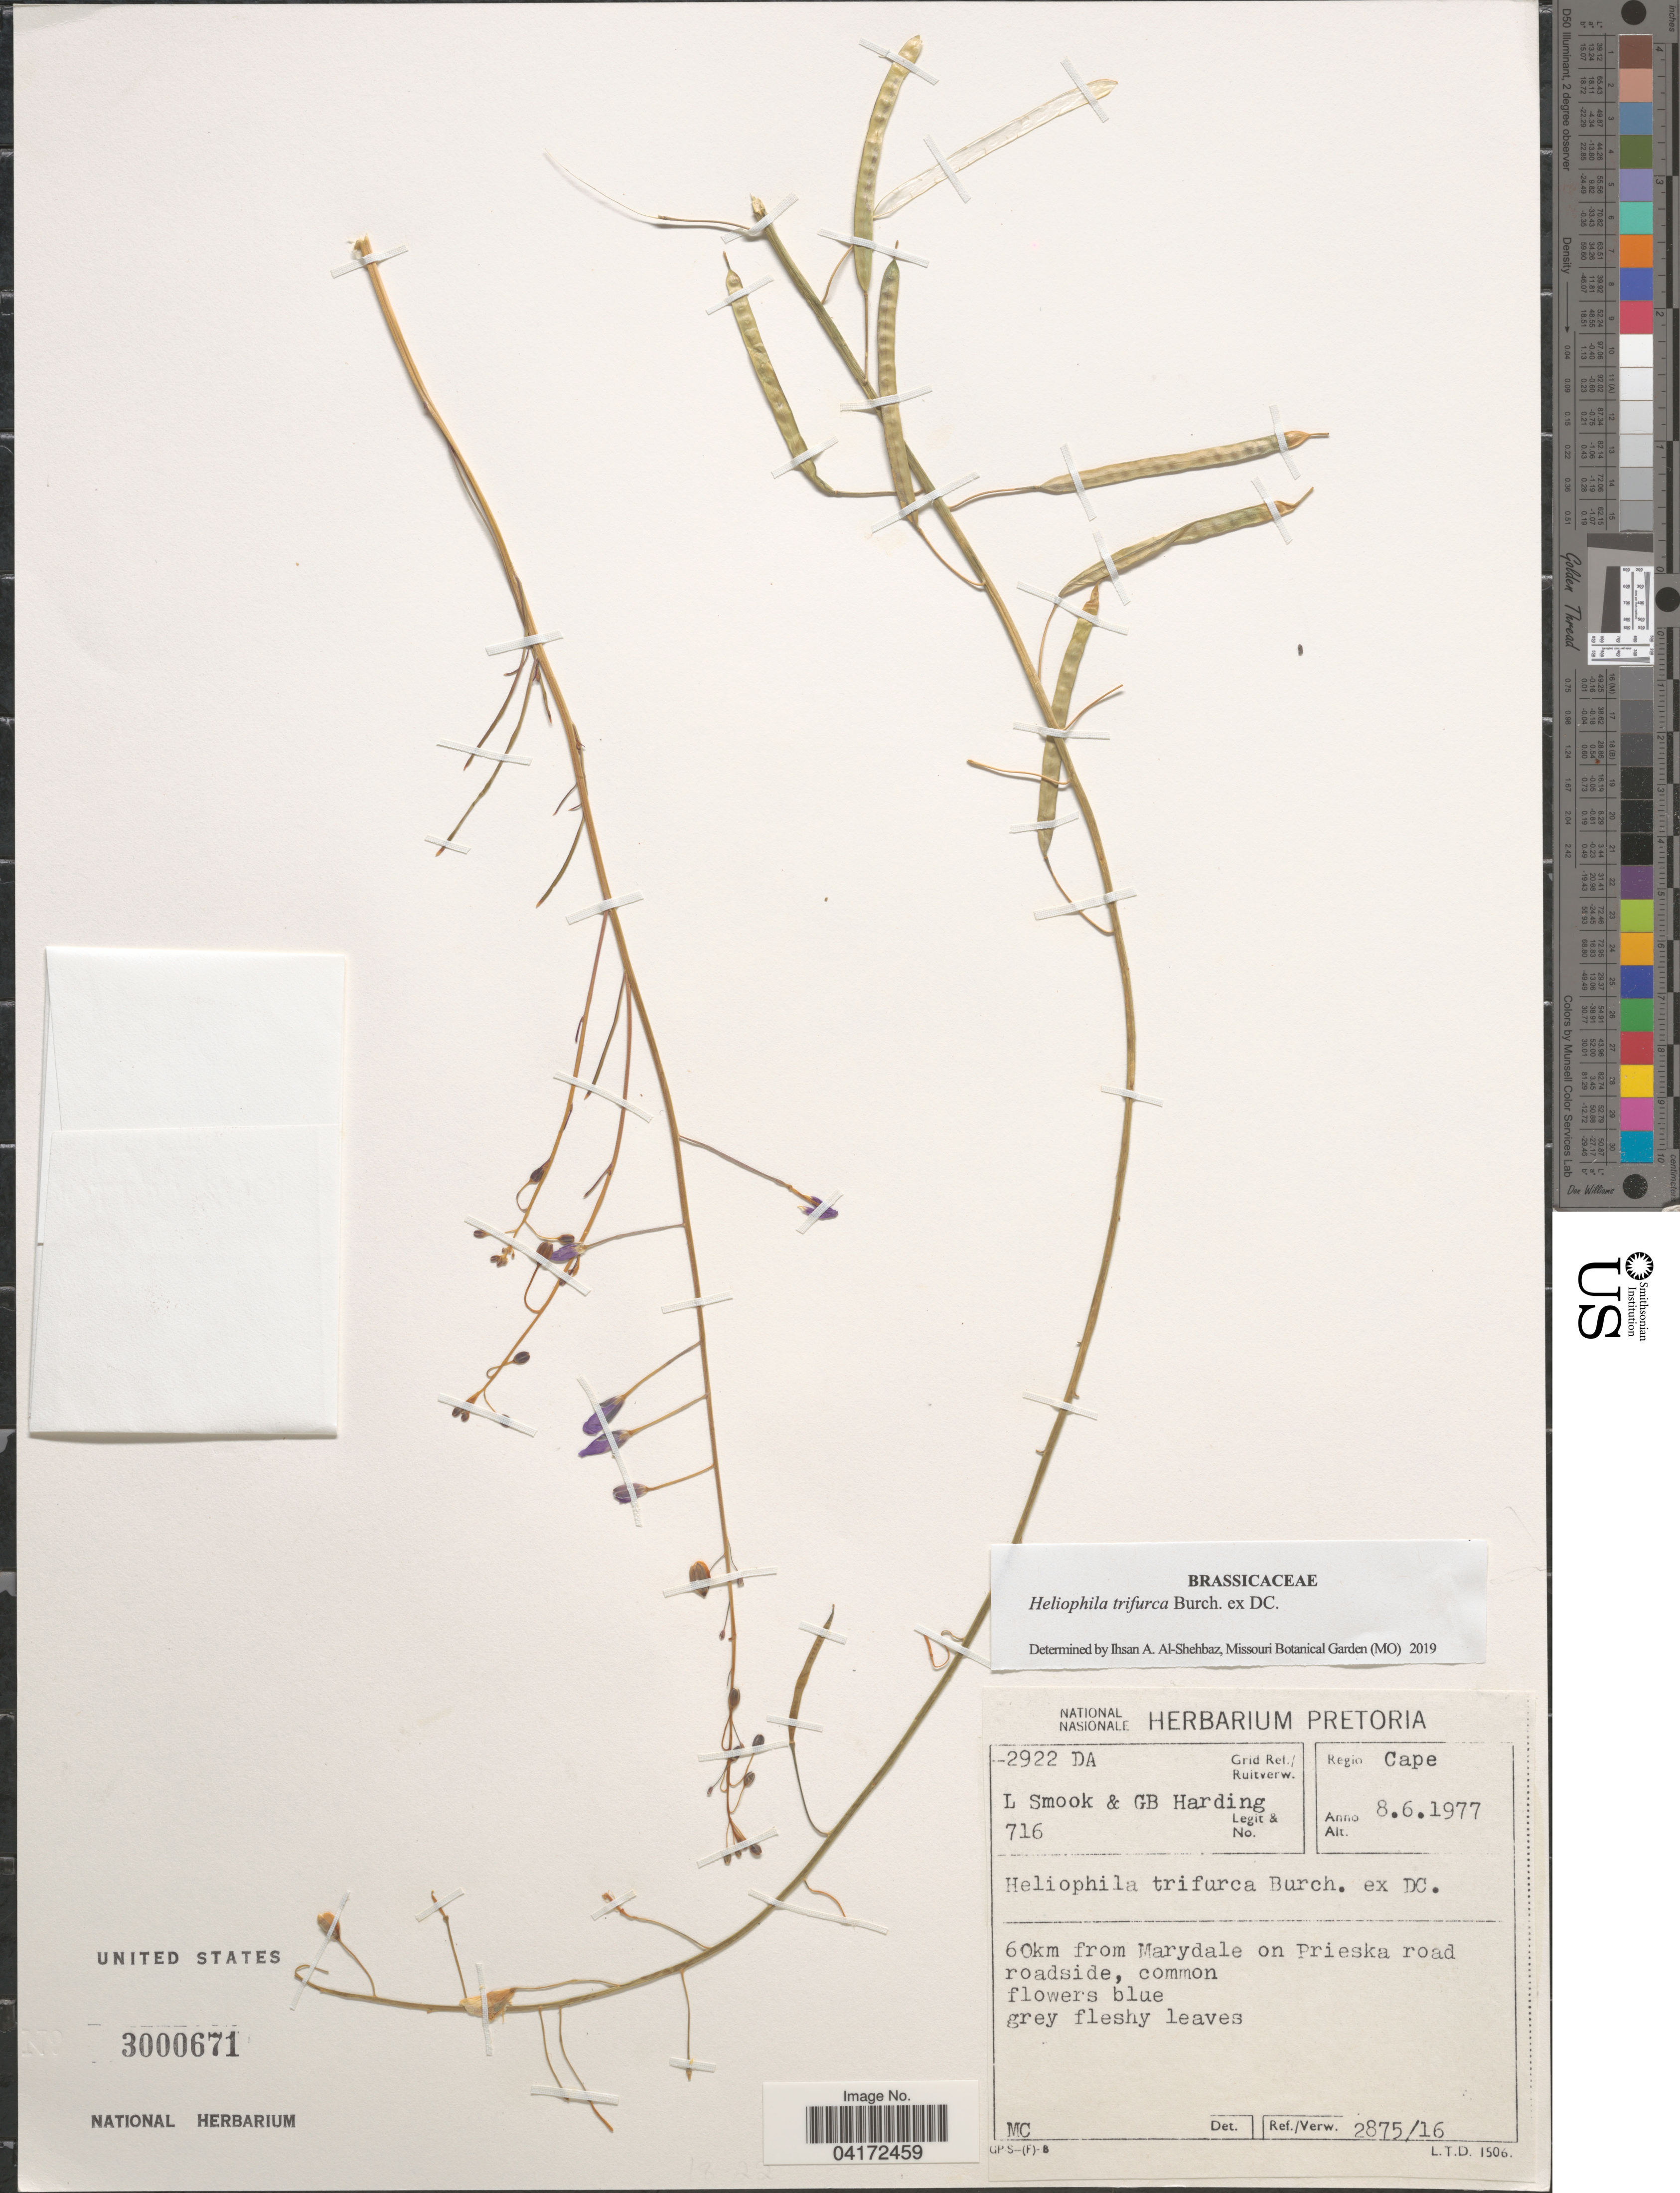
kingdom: Plantae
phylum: Tracheophyta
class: Magnoliopsida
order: Brassicales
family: Brassicaceae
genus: Heliophila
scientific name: Heliophila trifurca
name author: Burch. ex DC.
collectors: L. Smook & G. Harding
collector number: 716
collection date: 1977-06-08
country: South Africa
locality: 2922 DA Grid Ref./Ruitverw. Regio Cape. 60km from Marydale on Prieska road.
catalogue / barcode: US 3000671